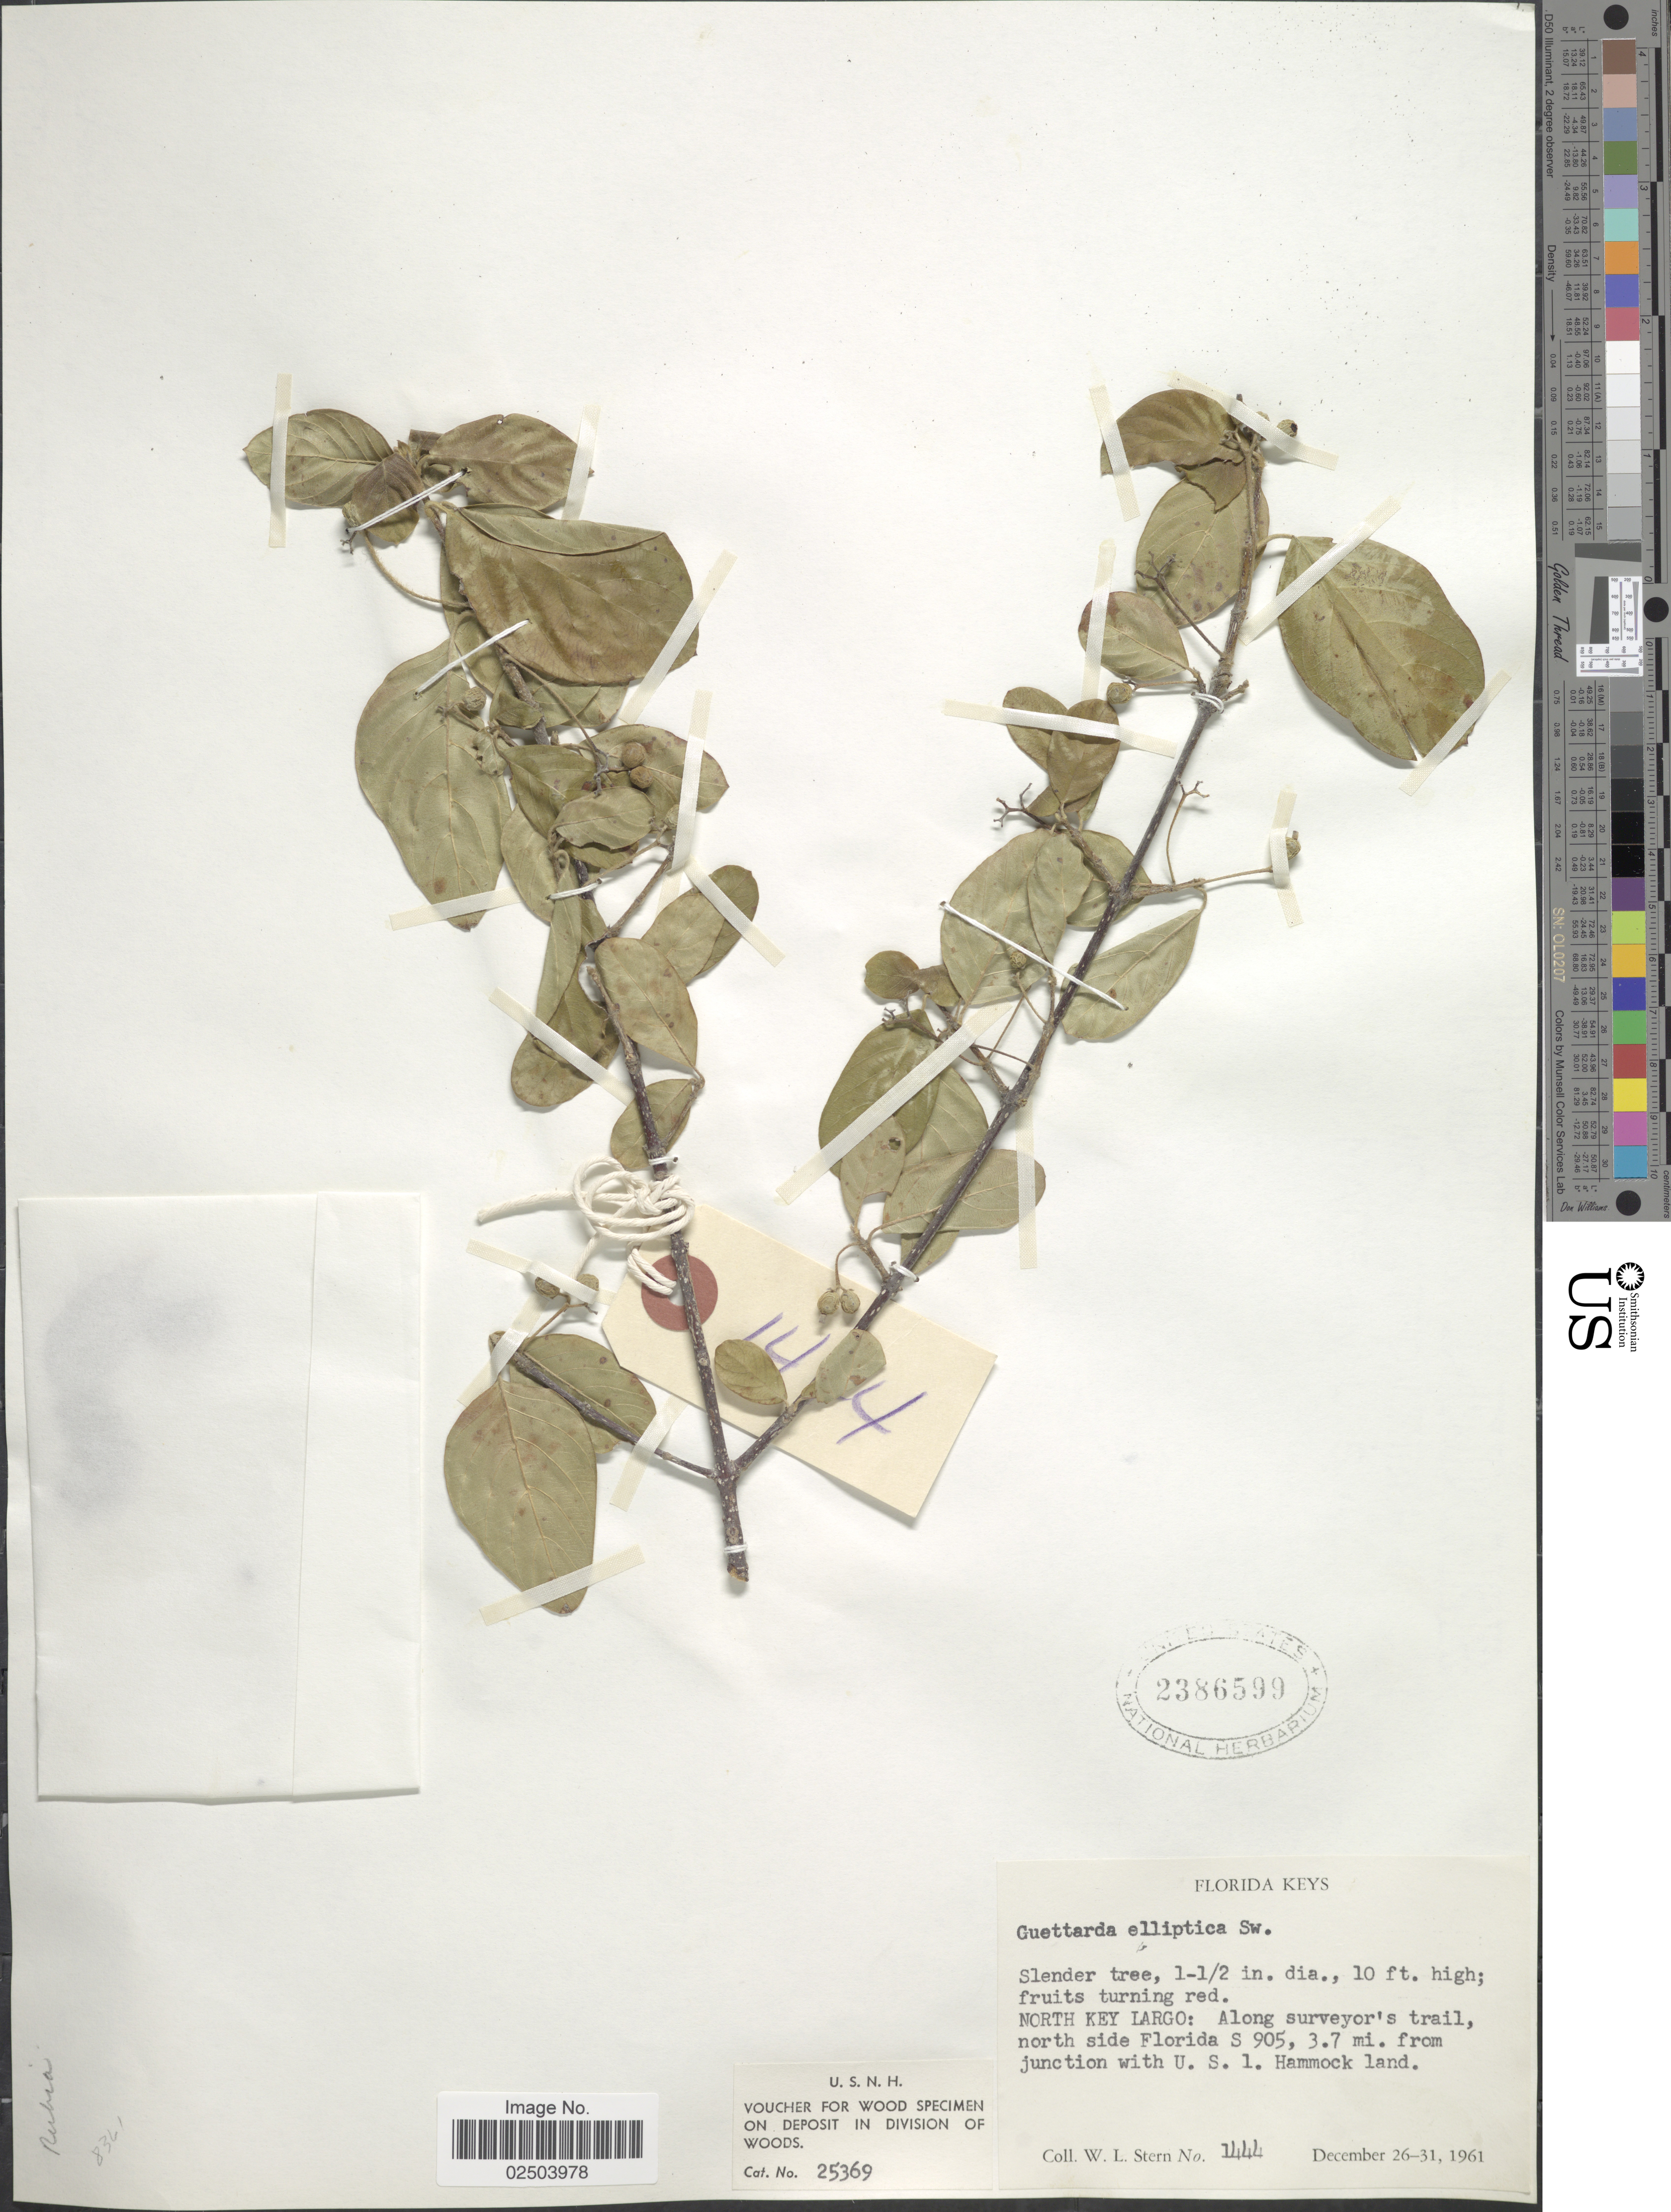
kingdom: Plantae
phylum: Tracheophyta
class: Magnoliopsida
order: Gentianales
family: Rubiaceae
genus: Guettarda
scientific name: Guettarda elliptica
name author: Sw.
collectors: W. L. Stern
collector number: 1444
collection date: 1961-12-26/1961-12-31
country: United States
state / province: Florida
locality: Florida Keys. North Key Largo: Along surveyor's trail, north side Florida S 905, 3.7 mi. from junction with U.S. 1. Hammock land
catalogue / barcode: US 2386599